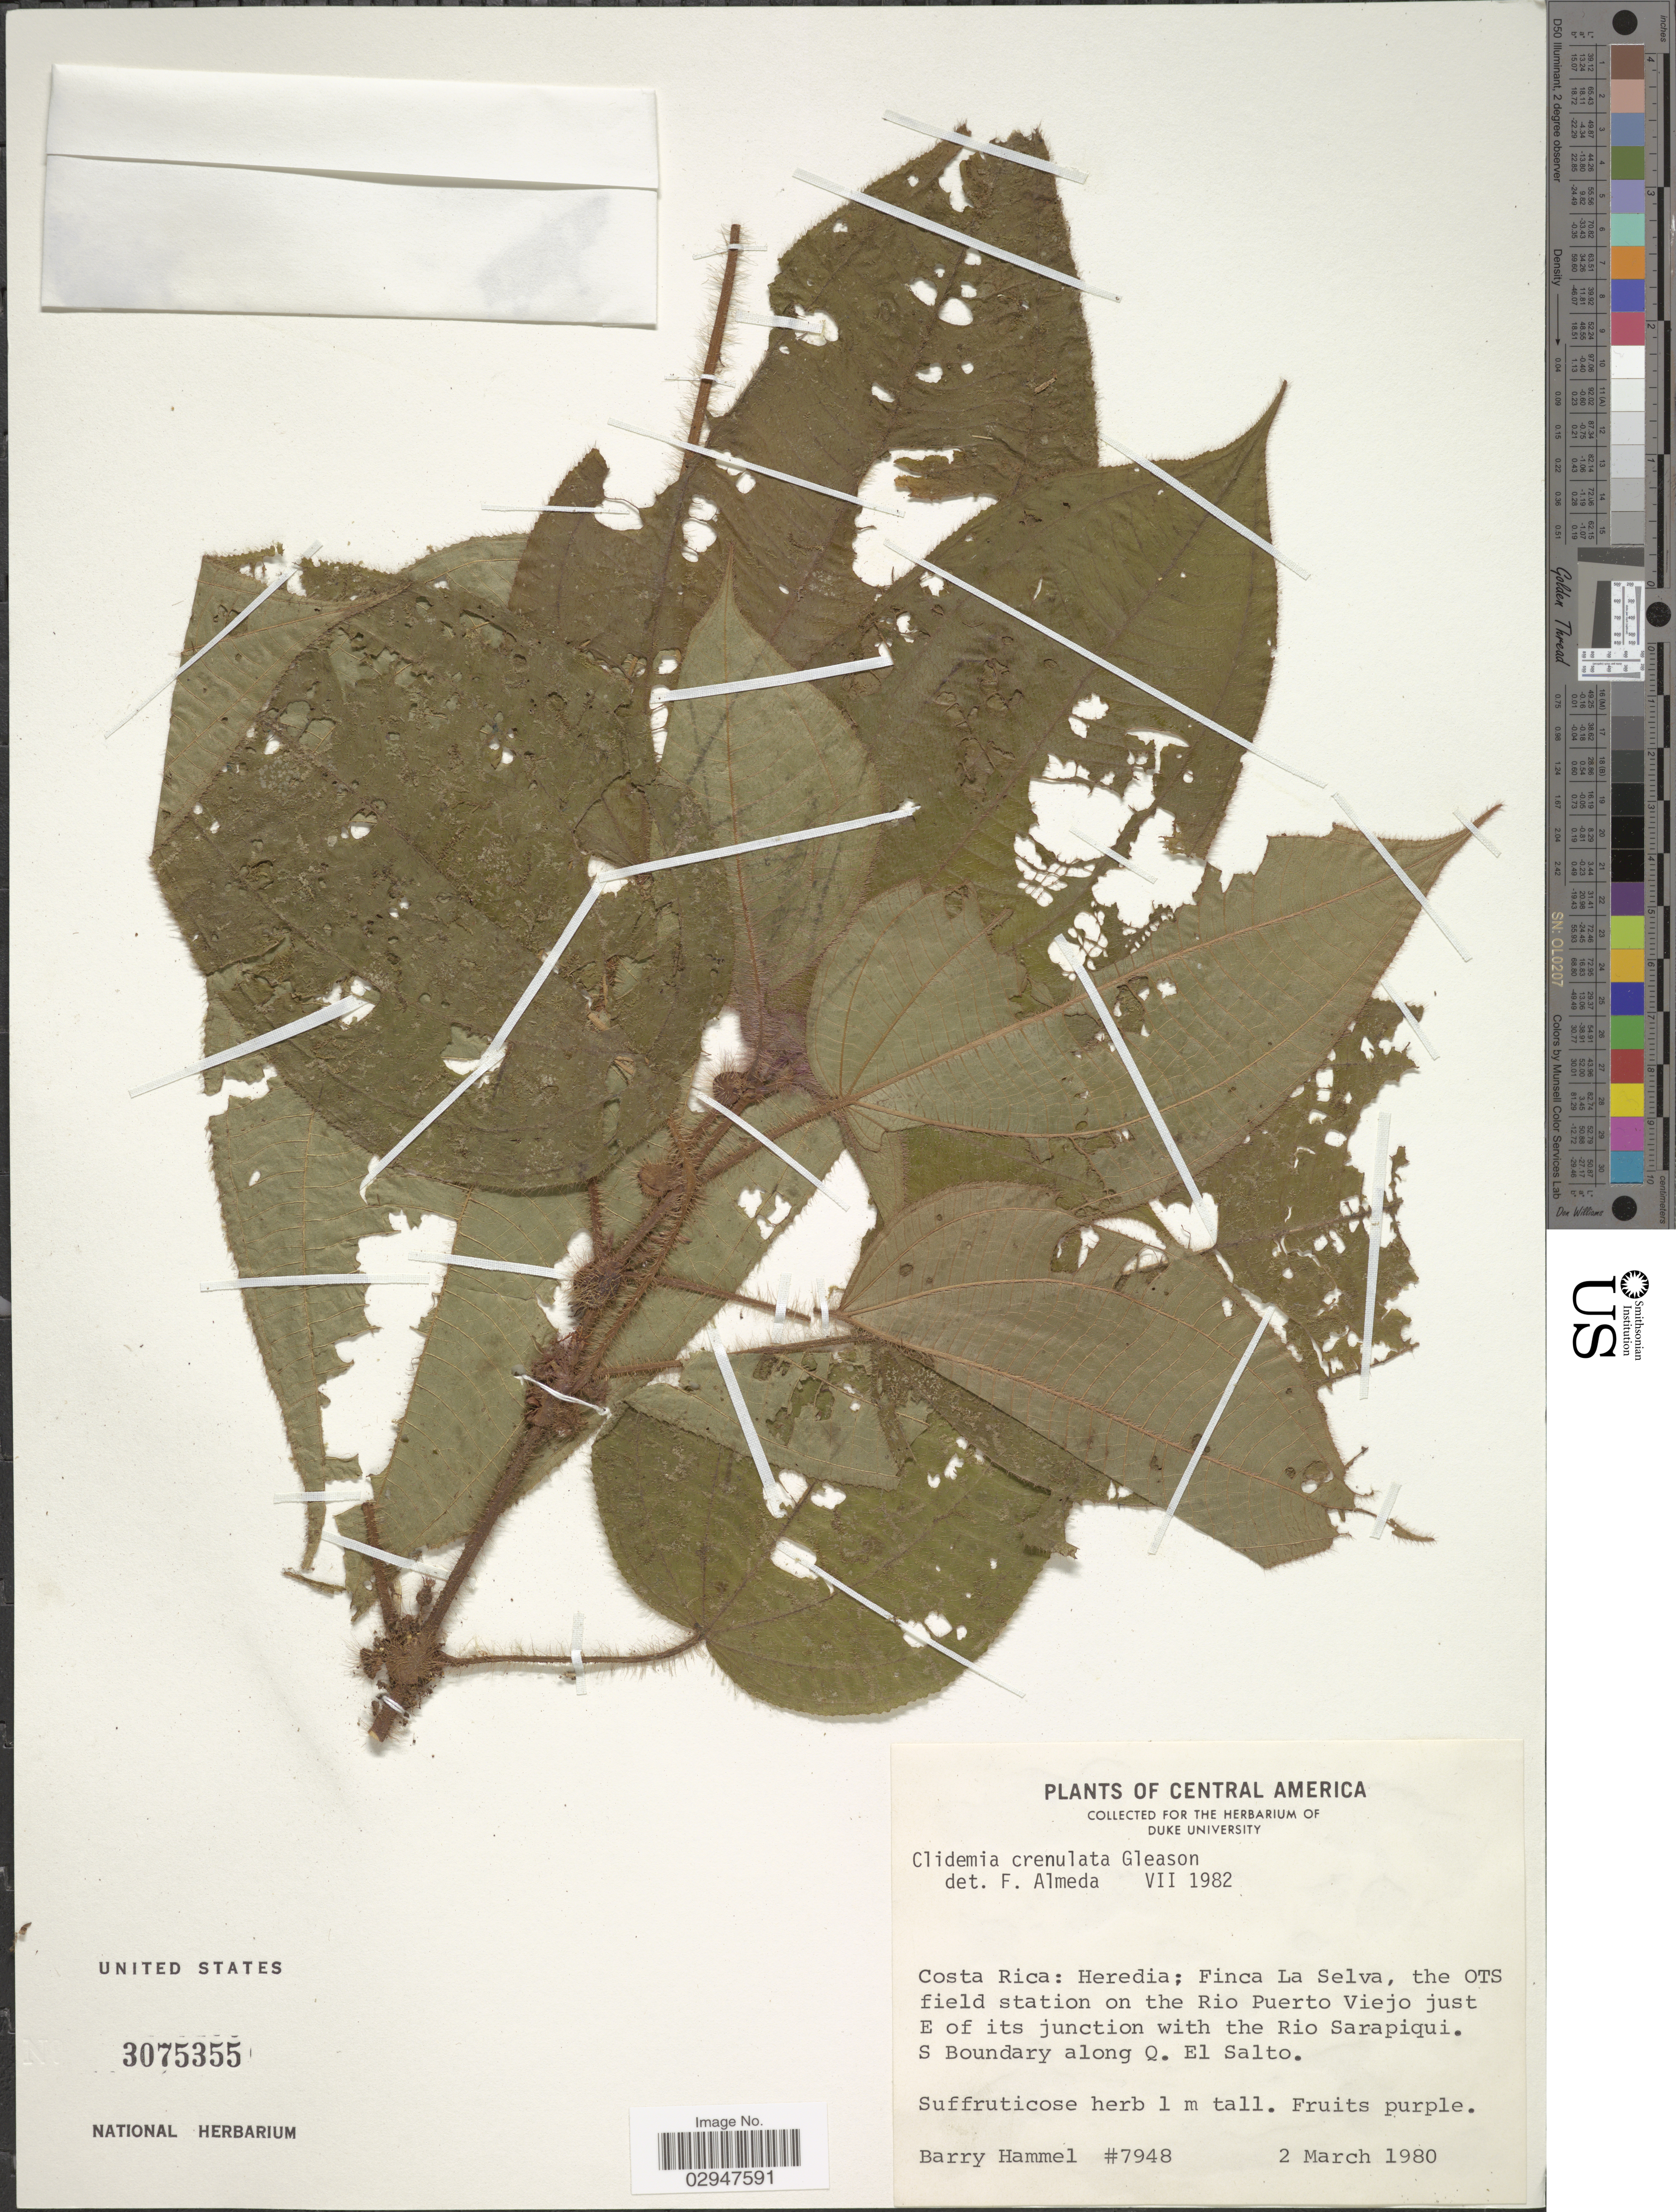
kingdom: Plantae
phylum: Tracheophyta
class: Magnoliopsida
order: Myrtales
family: Melastomataceae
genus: Clidemia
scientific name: Clidemia crenulata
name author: Gleason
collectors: B. Hammel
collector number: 7948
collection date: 1980-03-02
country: Costa Rica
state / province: Heredia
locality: Finca La Selva, the OTS field station on the Rio Puerto Viejo just E of its junction with the Rio Sarapiqui. S Boundary along Q. El Salto.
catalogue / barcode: US 3075355